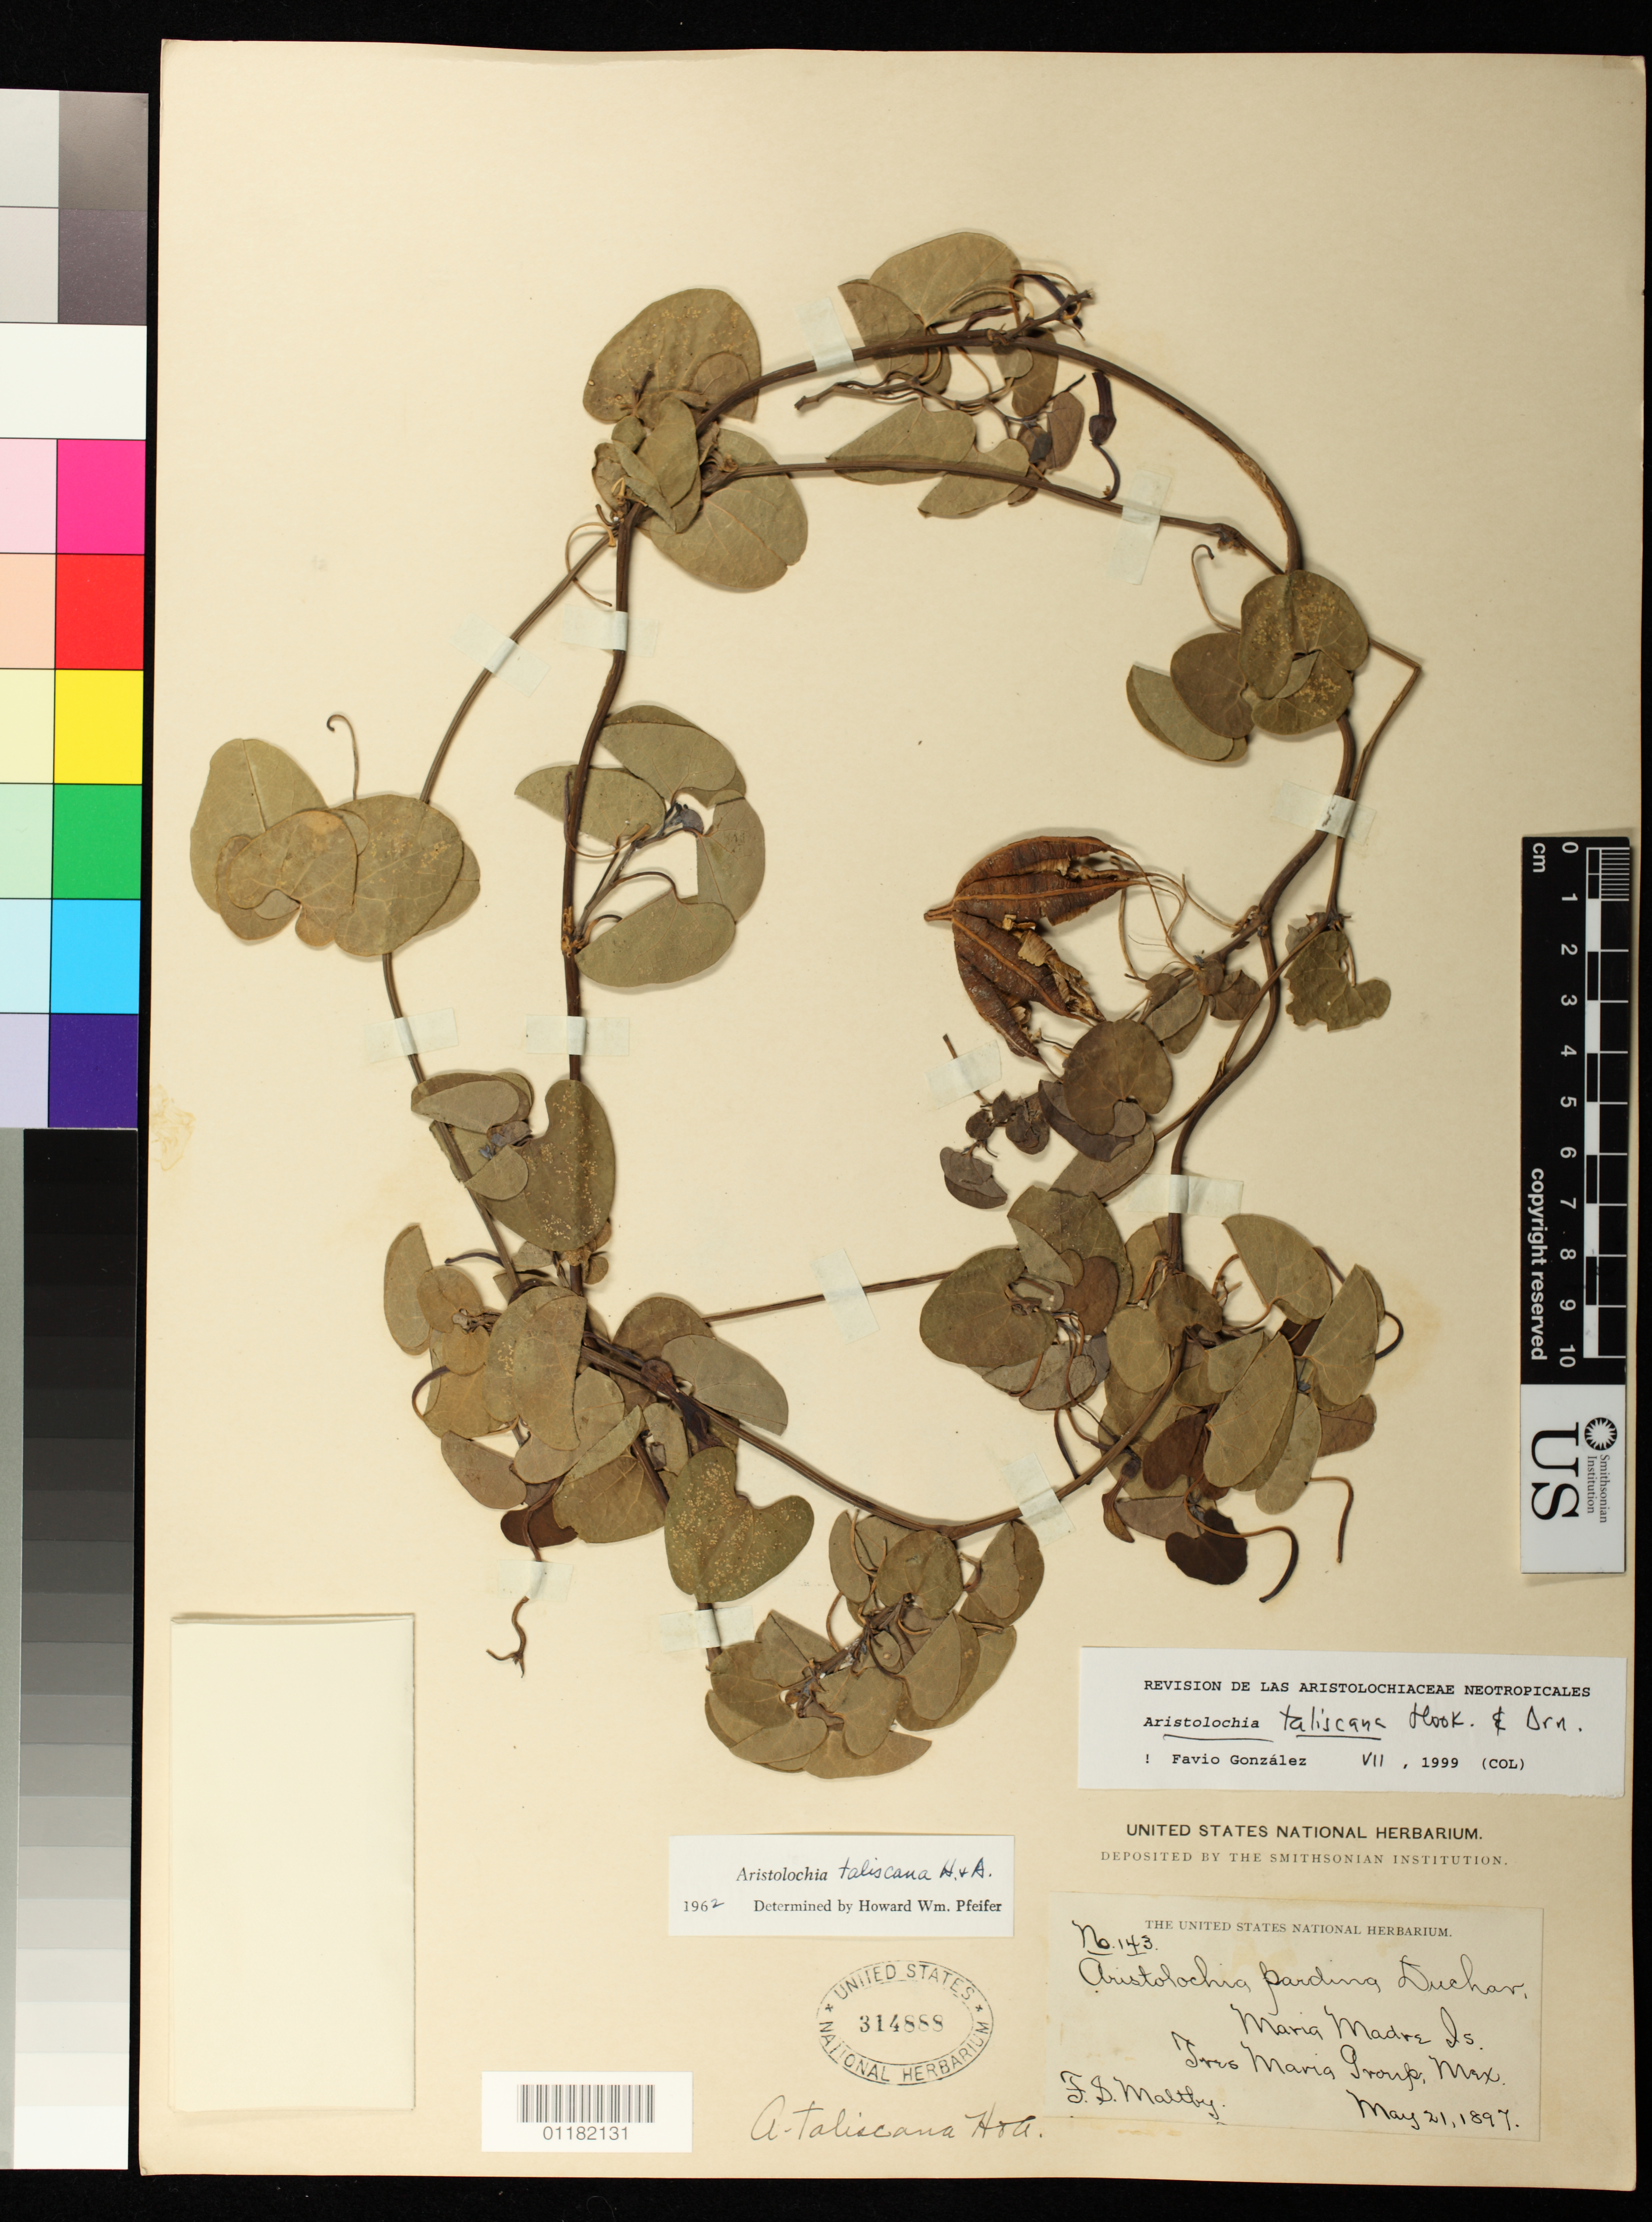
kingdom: Plantae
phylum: Tracheophyta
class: Magnoliopsida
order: Piperales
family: Aristolochiaceae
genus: Aristolochia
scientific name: Aristolochia taliscana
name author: Hook. & Arn.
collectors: T. S. Maltby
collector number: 143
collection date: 1897-05-21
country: Mexico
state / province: Nayarit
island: Maria Madre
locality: Maria Madre Is. Tres Maria Group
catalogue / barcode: US 314888